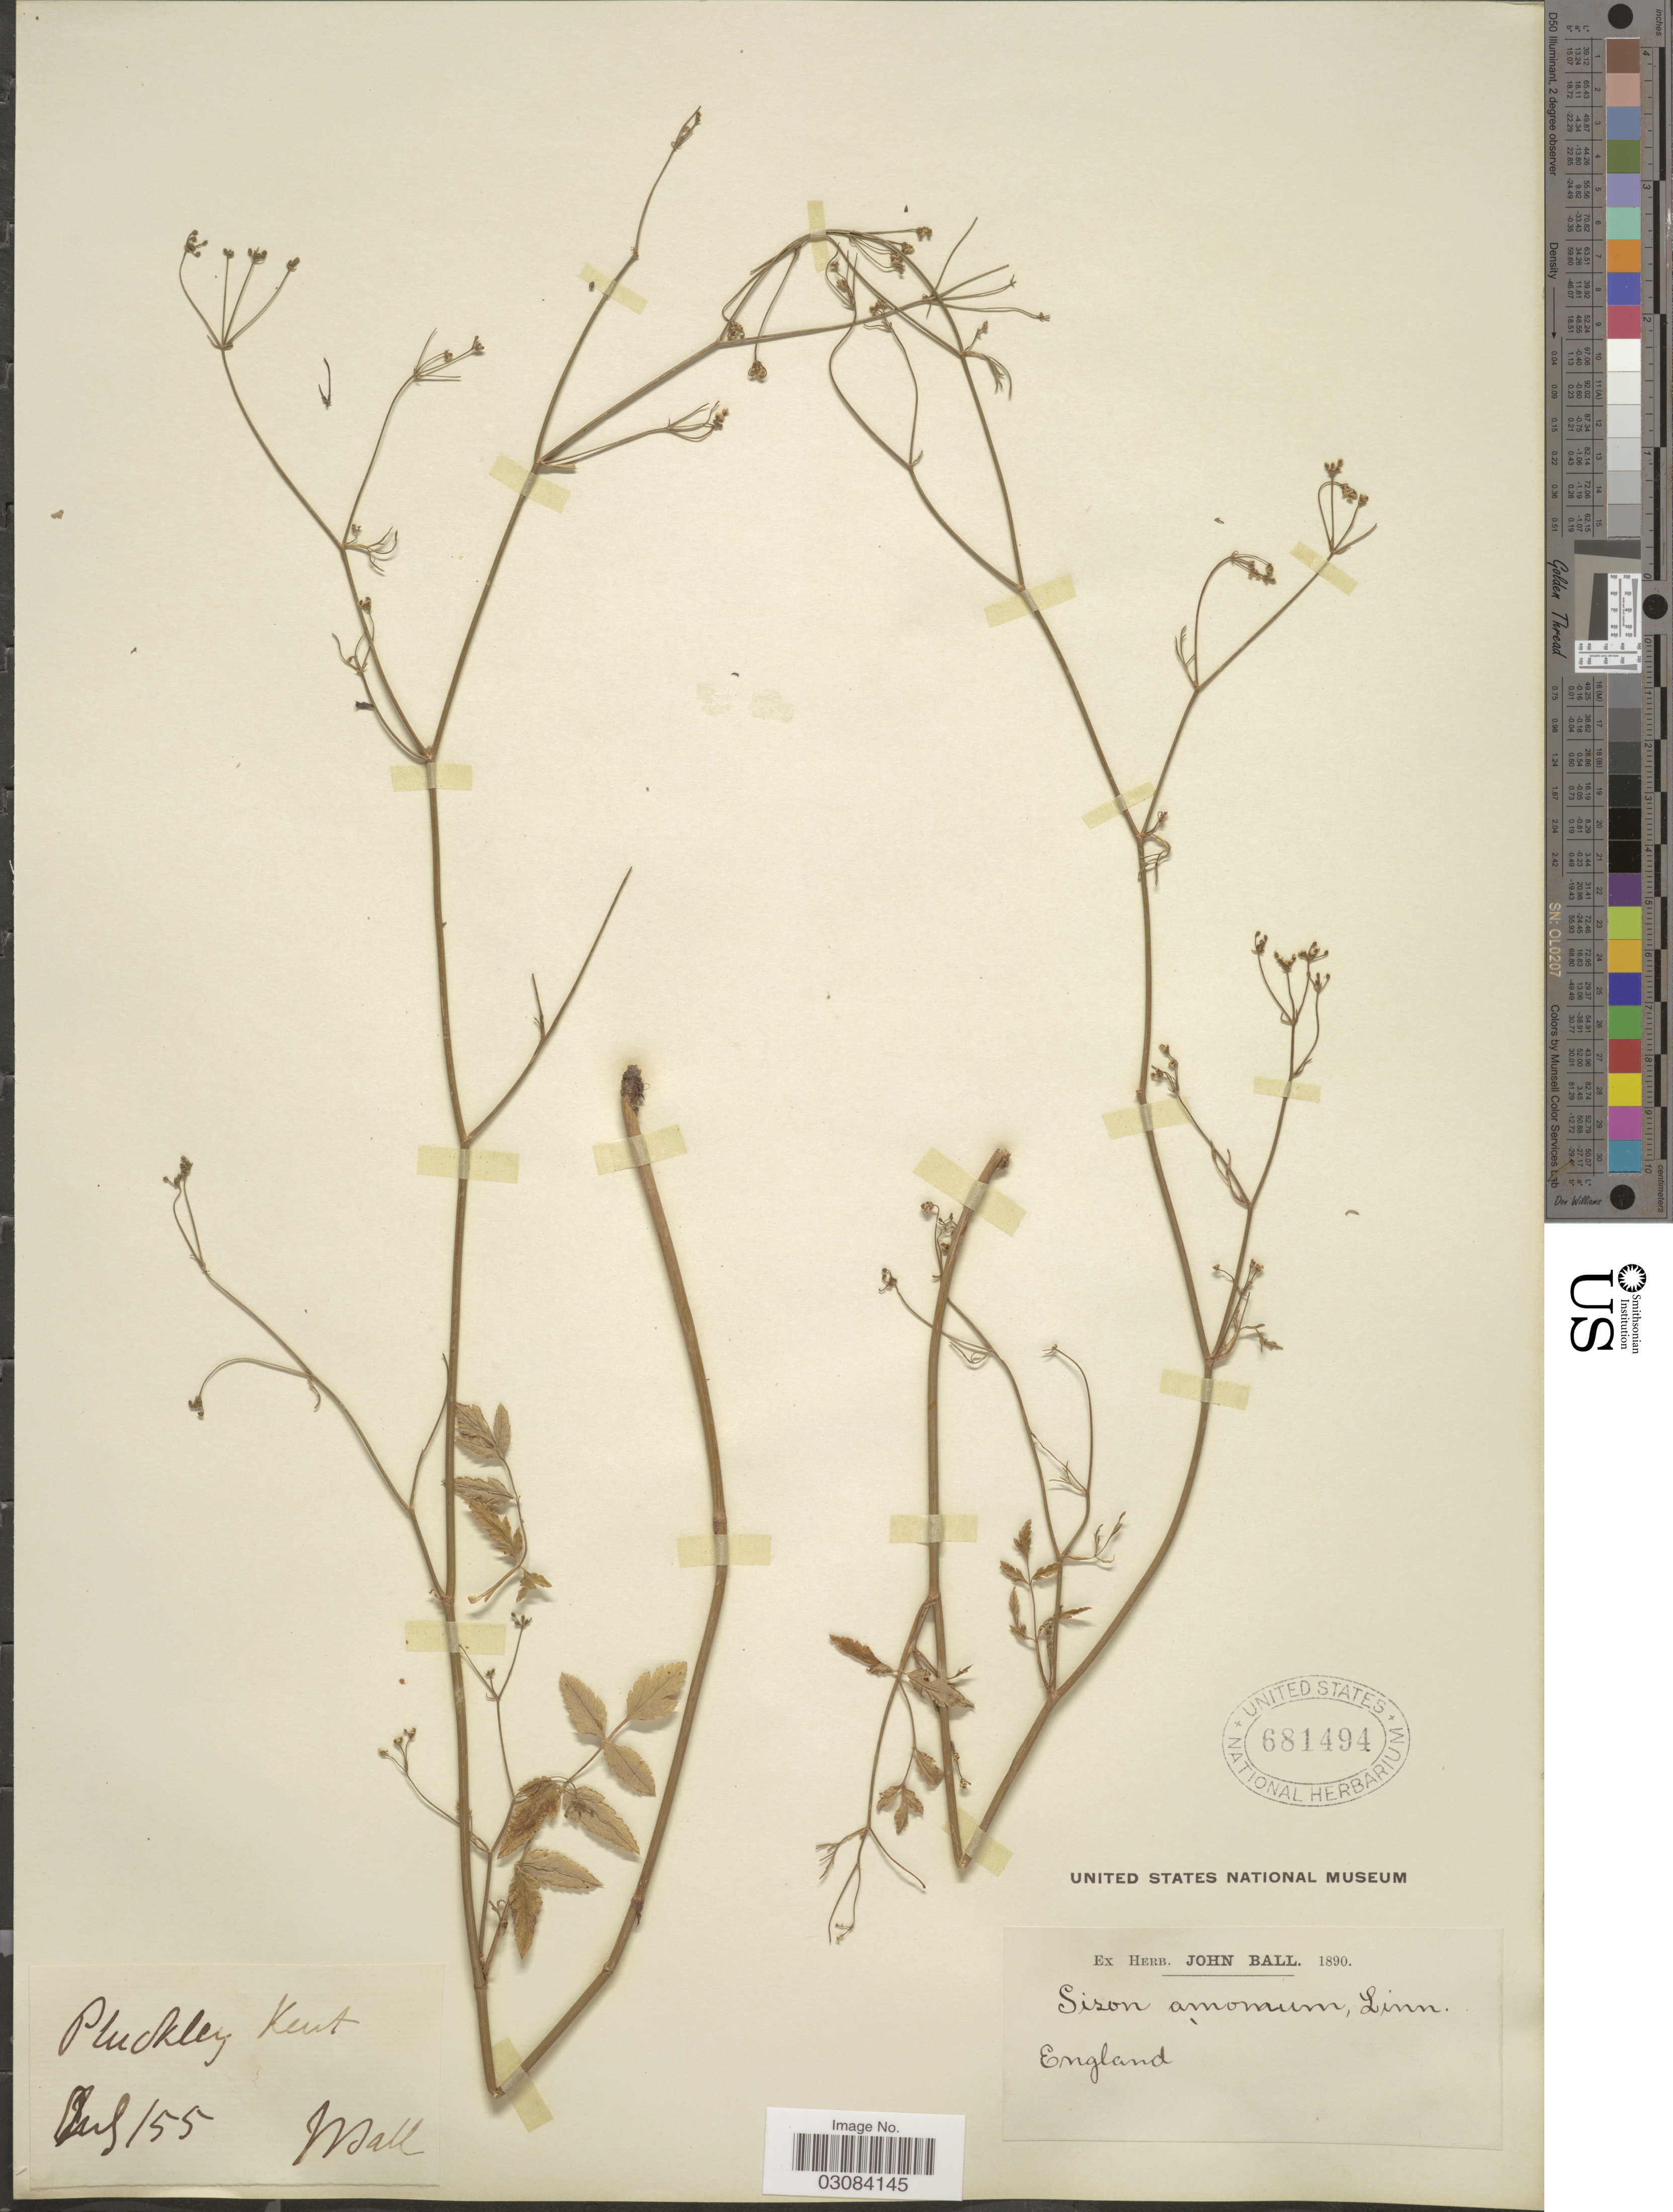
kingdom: Plantae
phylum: Tracheophyta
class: Magnoliopsida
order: Apiales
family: Apiaceae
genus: Sison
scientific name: Sison amomum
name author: L.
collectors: J. Ball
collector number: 155 ?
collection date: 1890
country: United Kingdom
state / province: England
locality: Pluckley Kent.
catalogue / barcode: US 681494